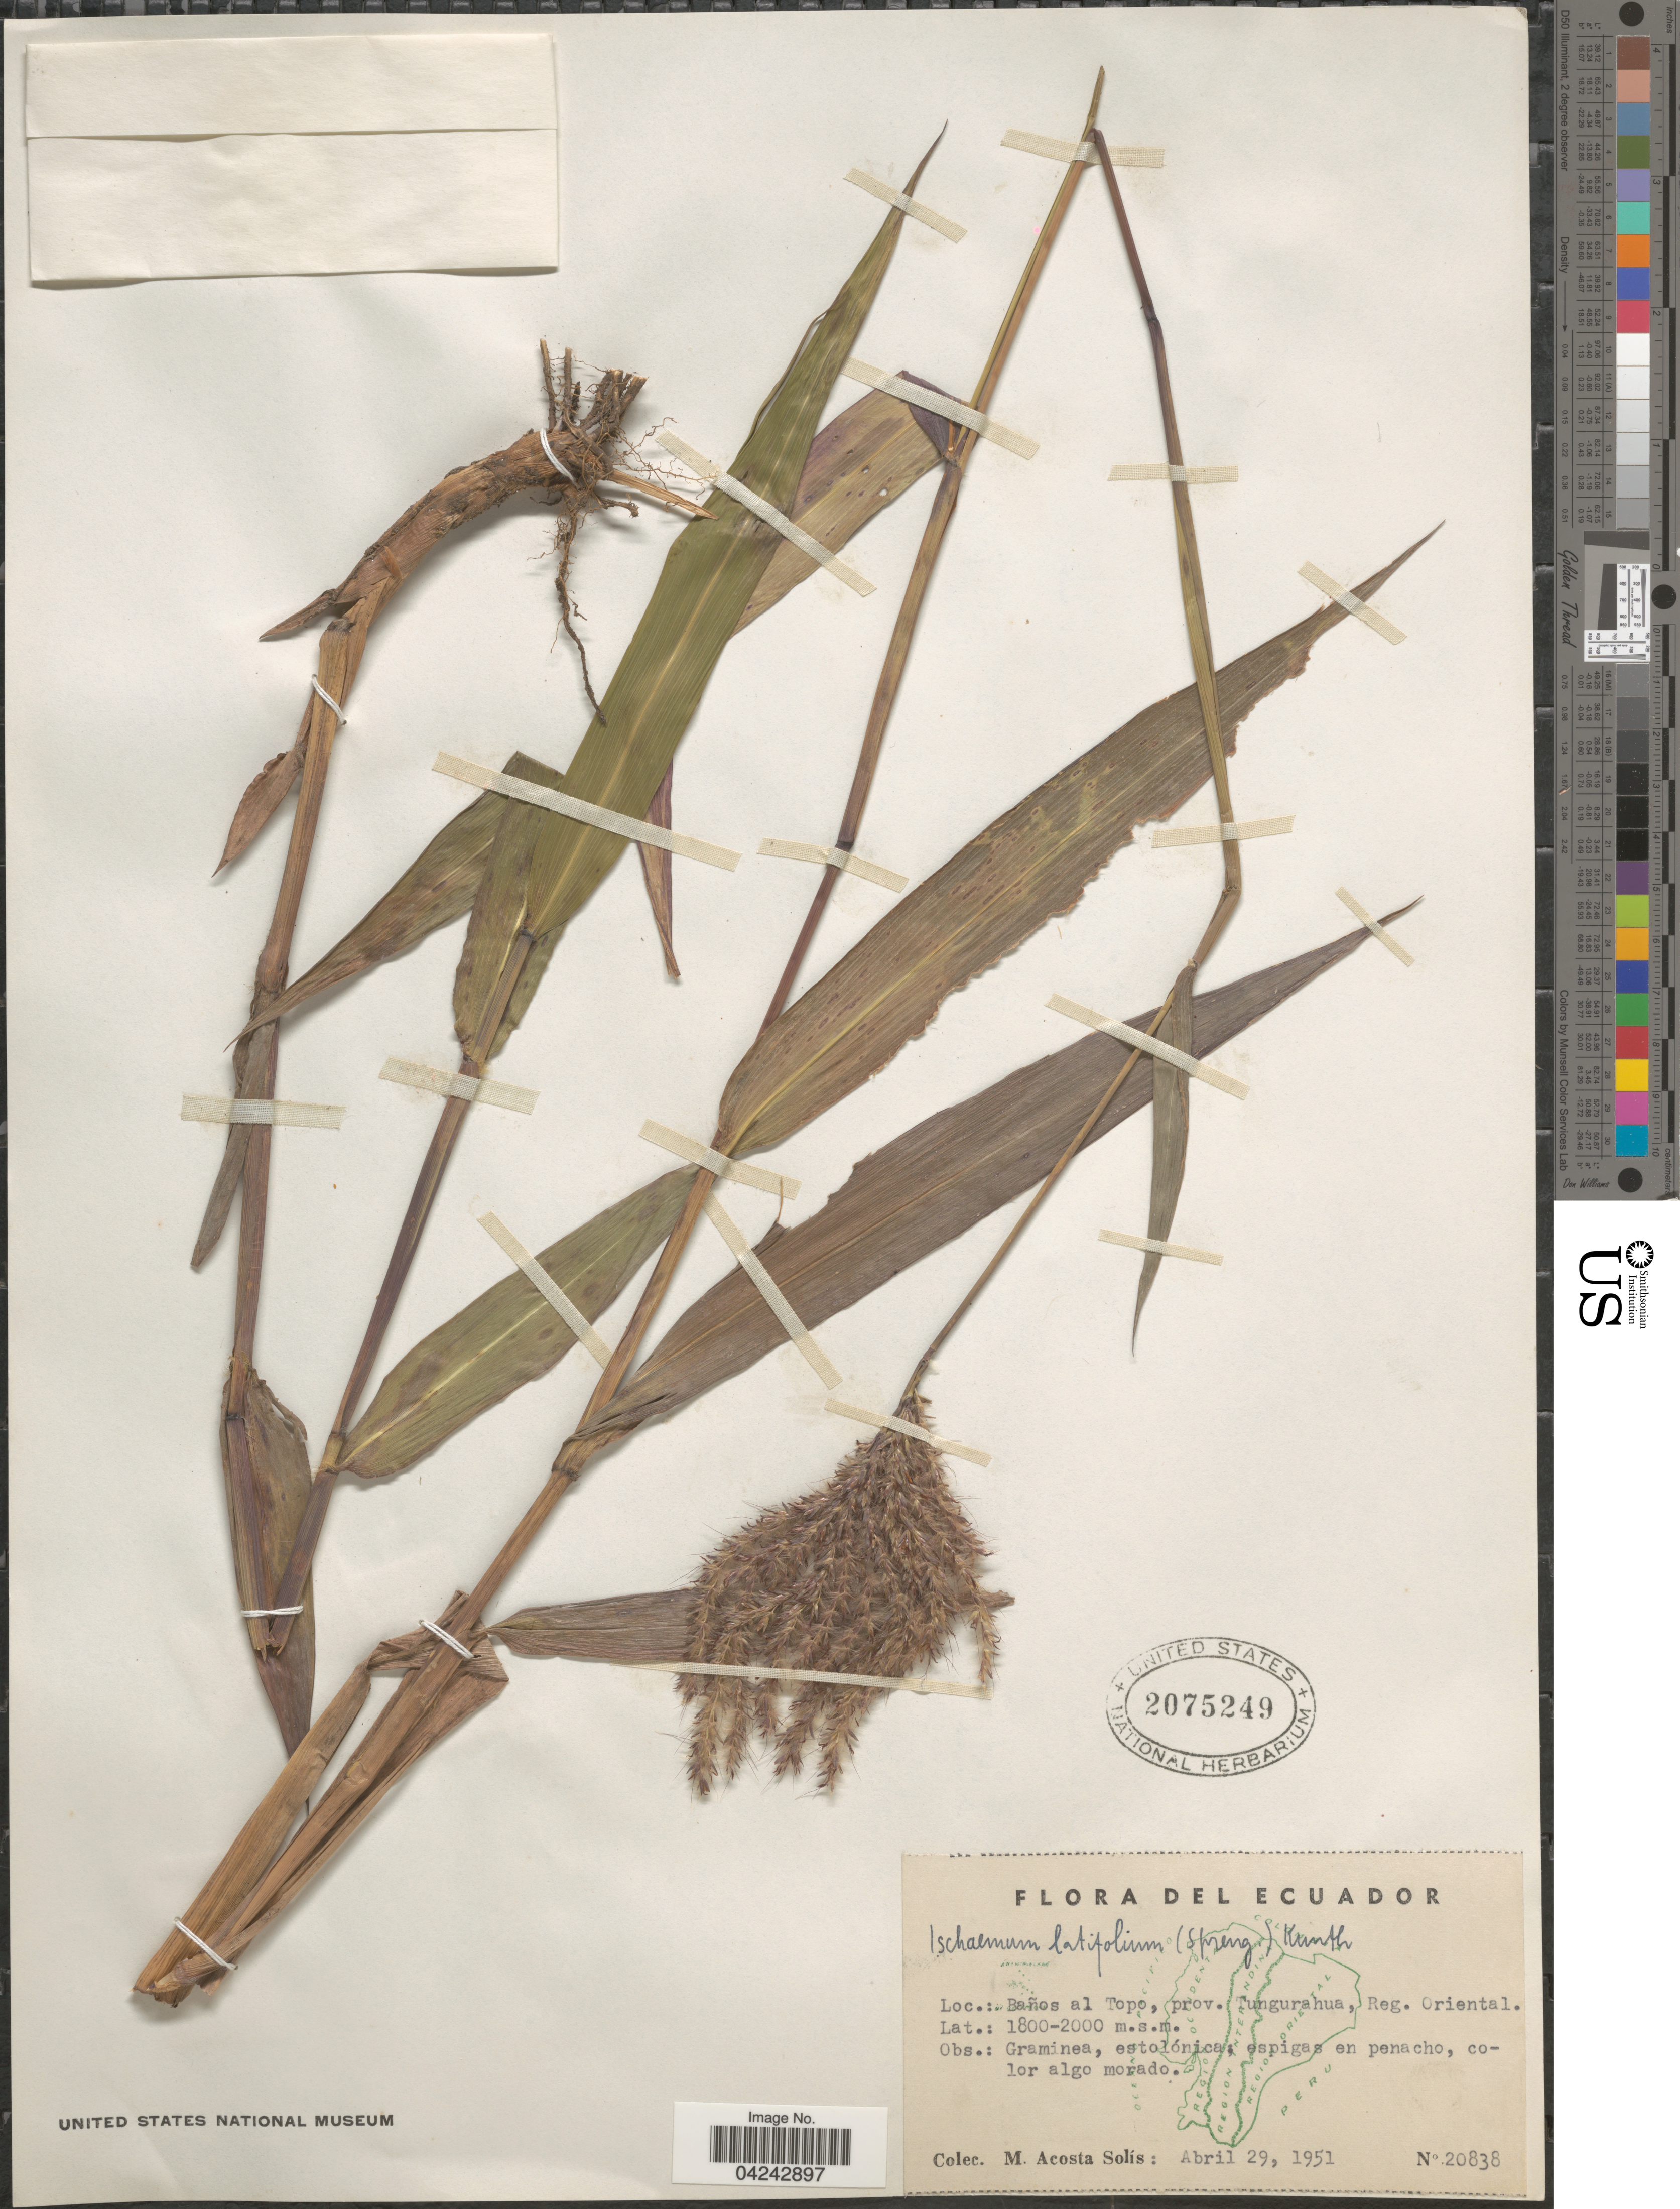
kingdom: Plantae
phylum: Tracheophyta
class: Liliopsida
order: Poales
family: Poaceae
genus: Ischaemum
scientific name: Ischaemum latifolium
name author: (Spreng.) Kunth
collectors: M. Acosta Solis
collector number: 20838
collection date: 1951-04-29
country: Ecuador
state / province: Tungurahua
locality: Baños al Topo, Reg. Oriental.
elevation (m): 1800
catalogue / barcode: US 2075249